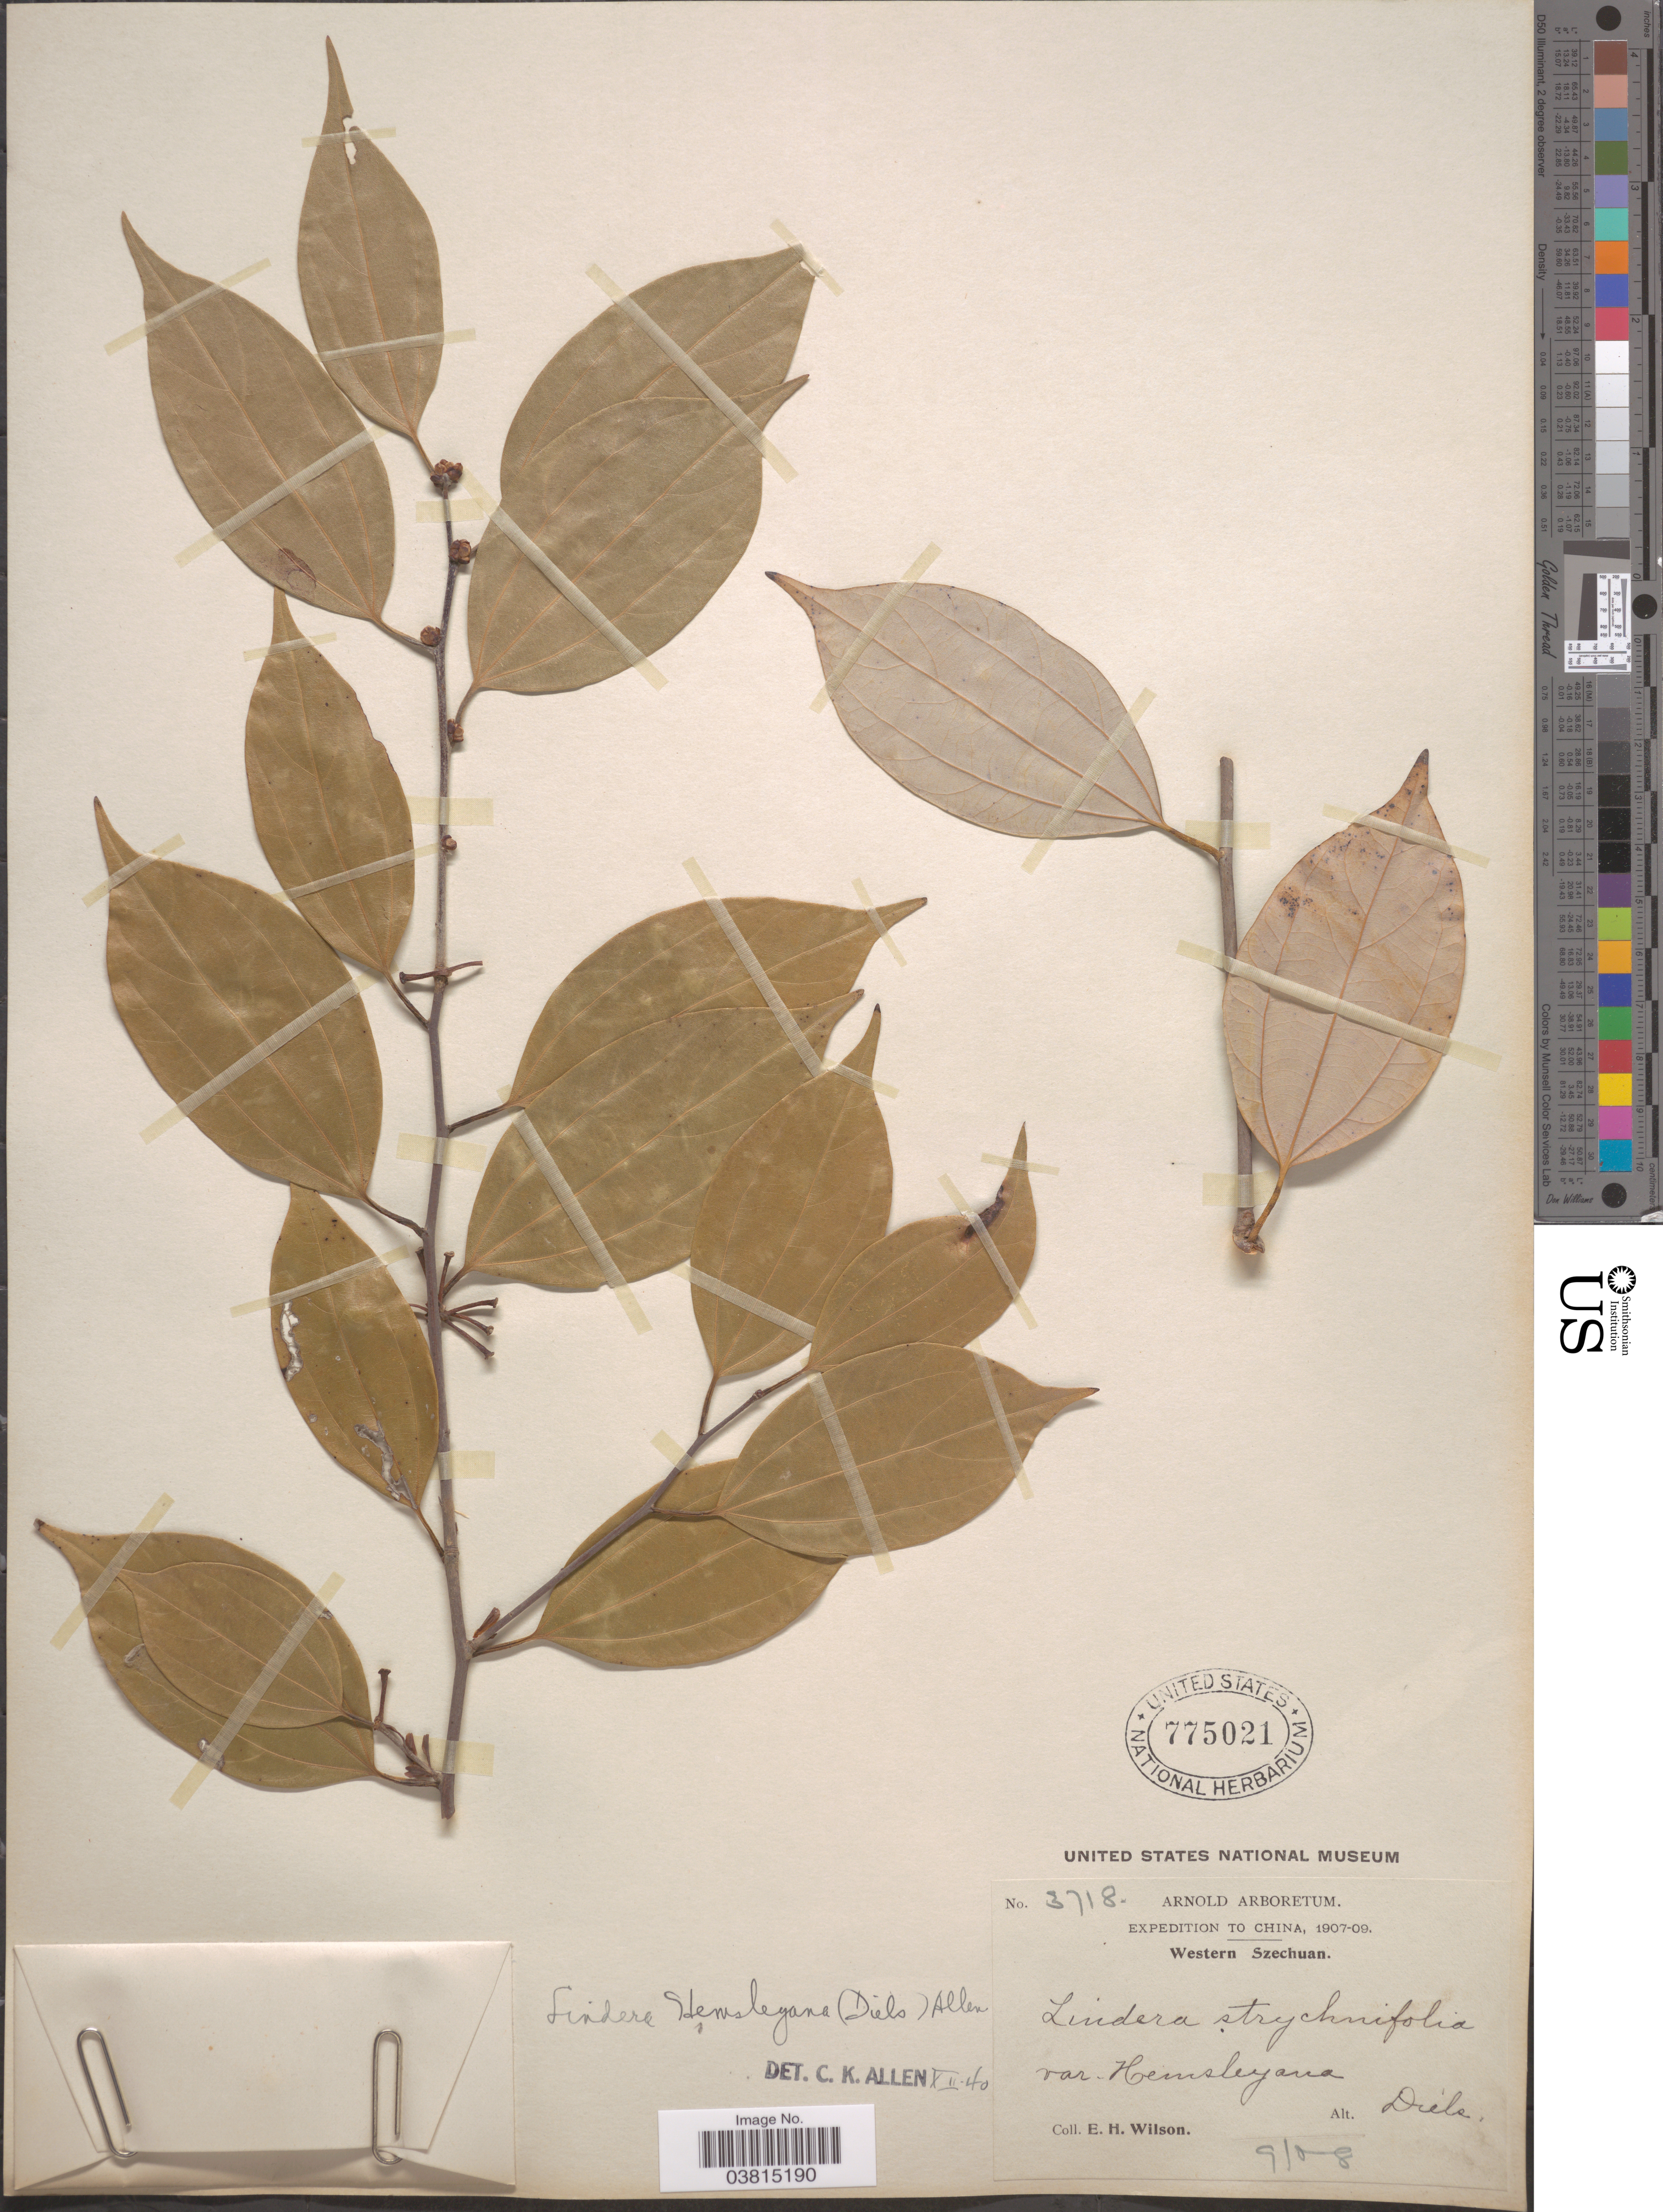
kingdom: Plantae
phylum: Tracheophyta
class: Magnoliopsida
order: Laurales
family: Lauraceae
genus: Lindera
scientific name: Lindera hemsleyana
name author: (Diels) C.K. Allen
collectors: E. Wilson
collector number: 3718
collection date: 1908-09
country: China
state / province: Sichuan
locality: Western Szechuan.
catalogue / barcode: US 775021